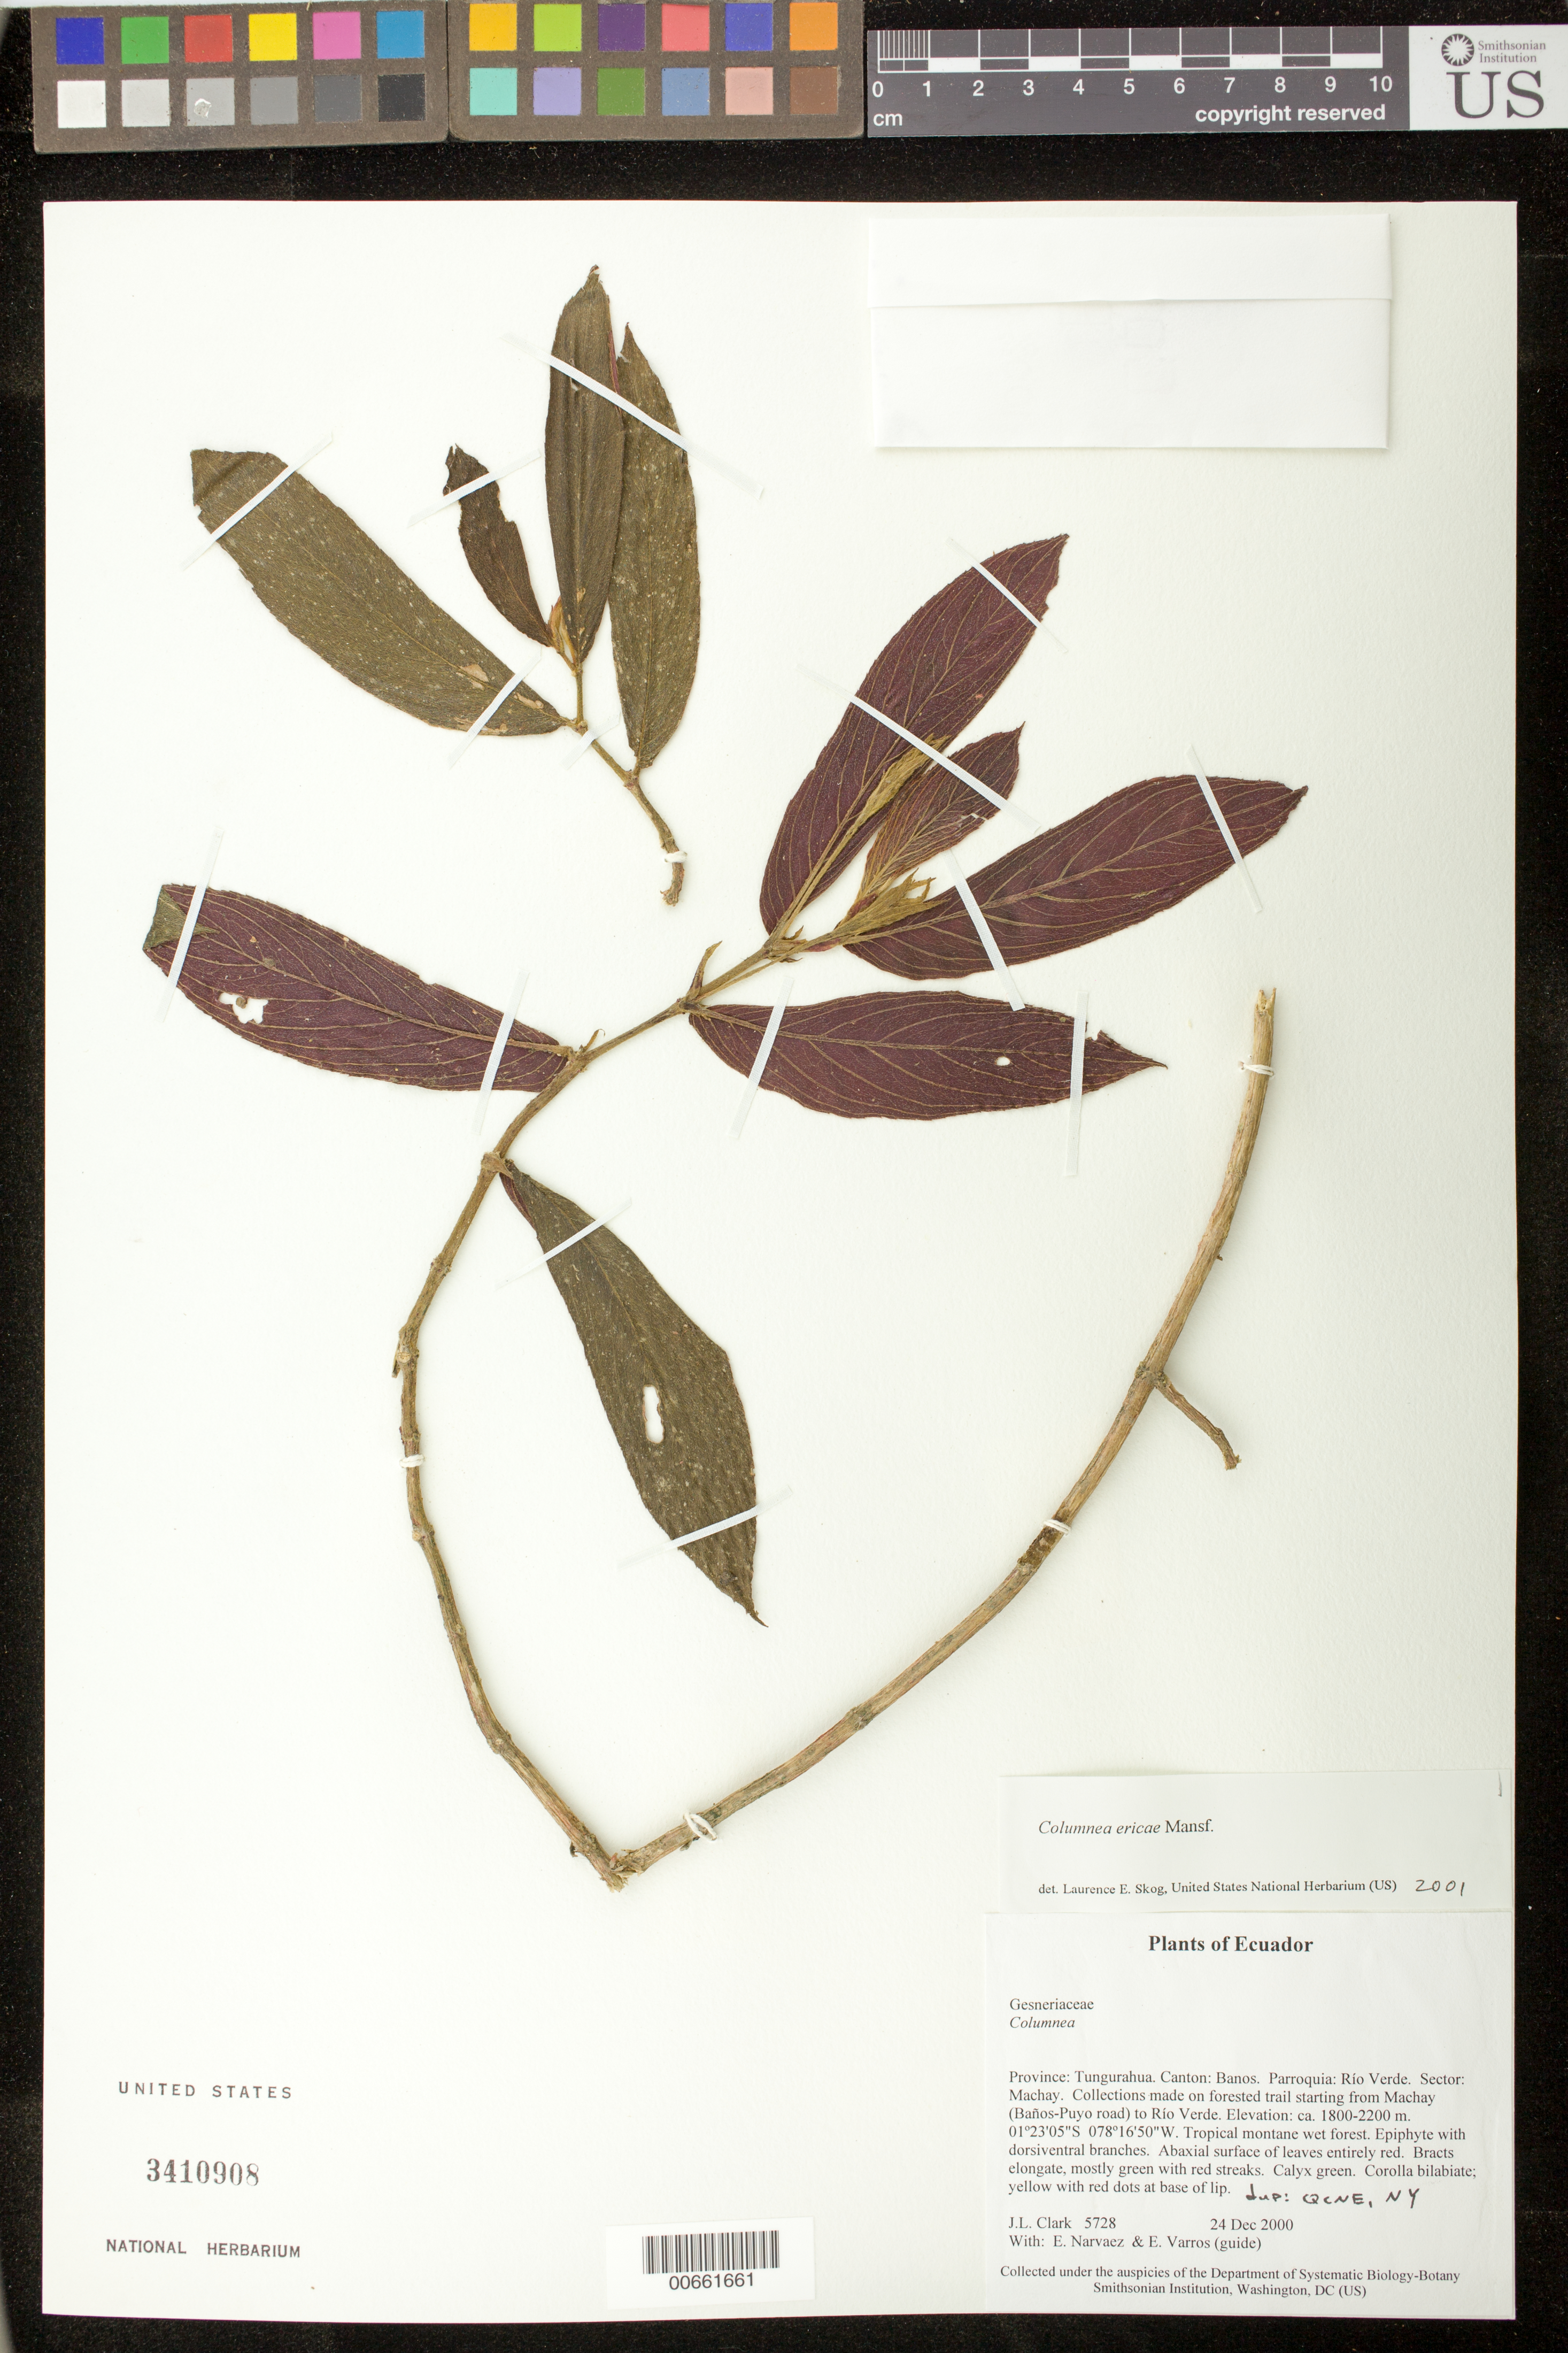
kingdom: Plantae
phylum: Tracheophyta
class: Magnoliopsida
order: Lamiales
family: Gesneriaceae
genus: Columnea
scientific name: Columnea ericae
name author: Mansf.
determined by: Skog, Laurence E.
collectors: J. L. Clark, E. Narváez & E. Varros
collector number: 5728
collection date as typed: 24 Dec 2000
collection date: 2000-12-24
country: Ecuador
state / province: Tungurahua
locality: Cantón: Banos. Parroquia: Río Verde. Sector: Machay. Collections made on forested trail starting from Machay (Baños-Puyo road) to Río Verde.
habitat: Tropical montane wet forest.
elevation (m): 1800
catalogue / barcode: US 3410908